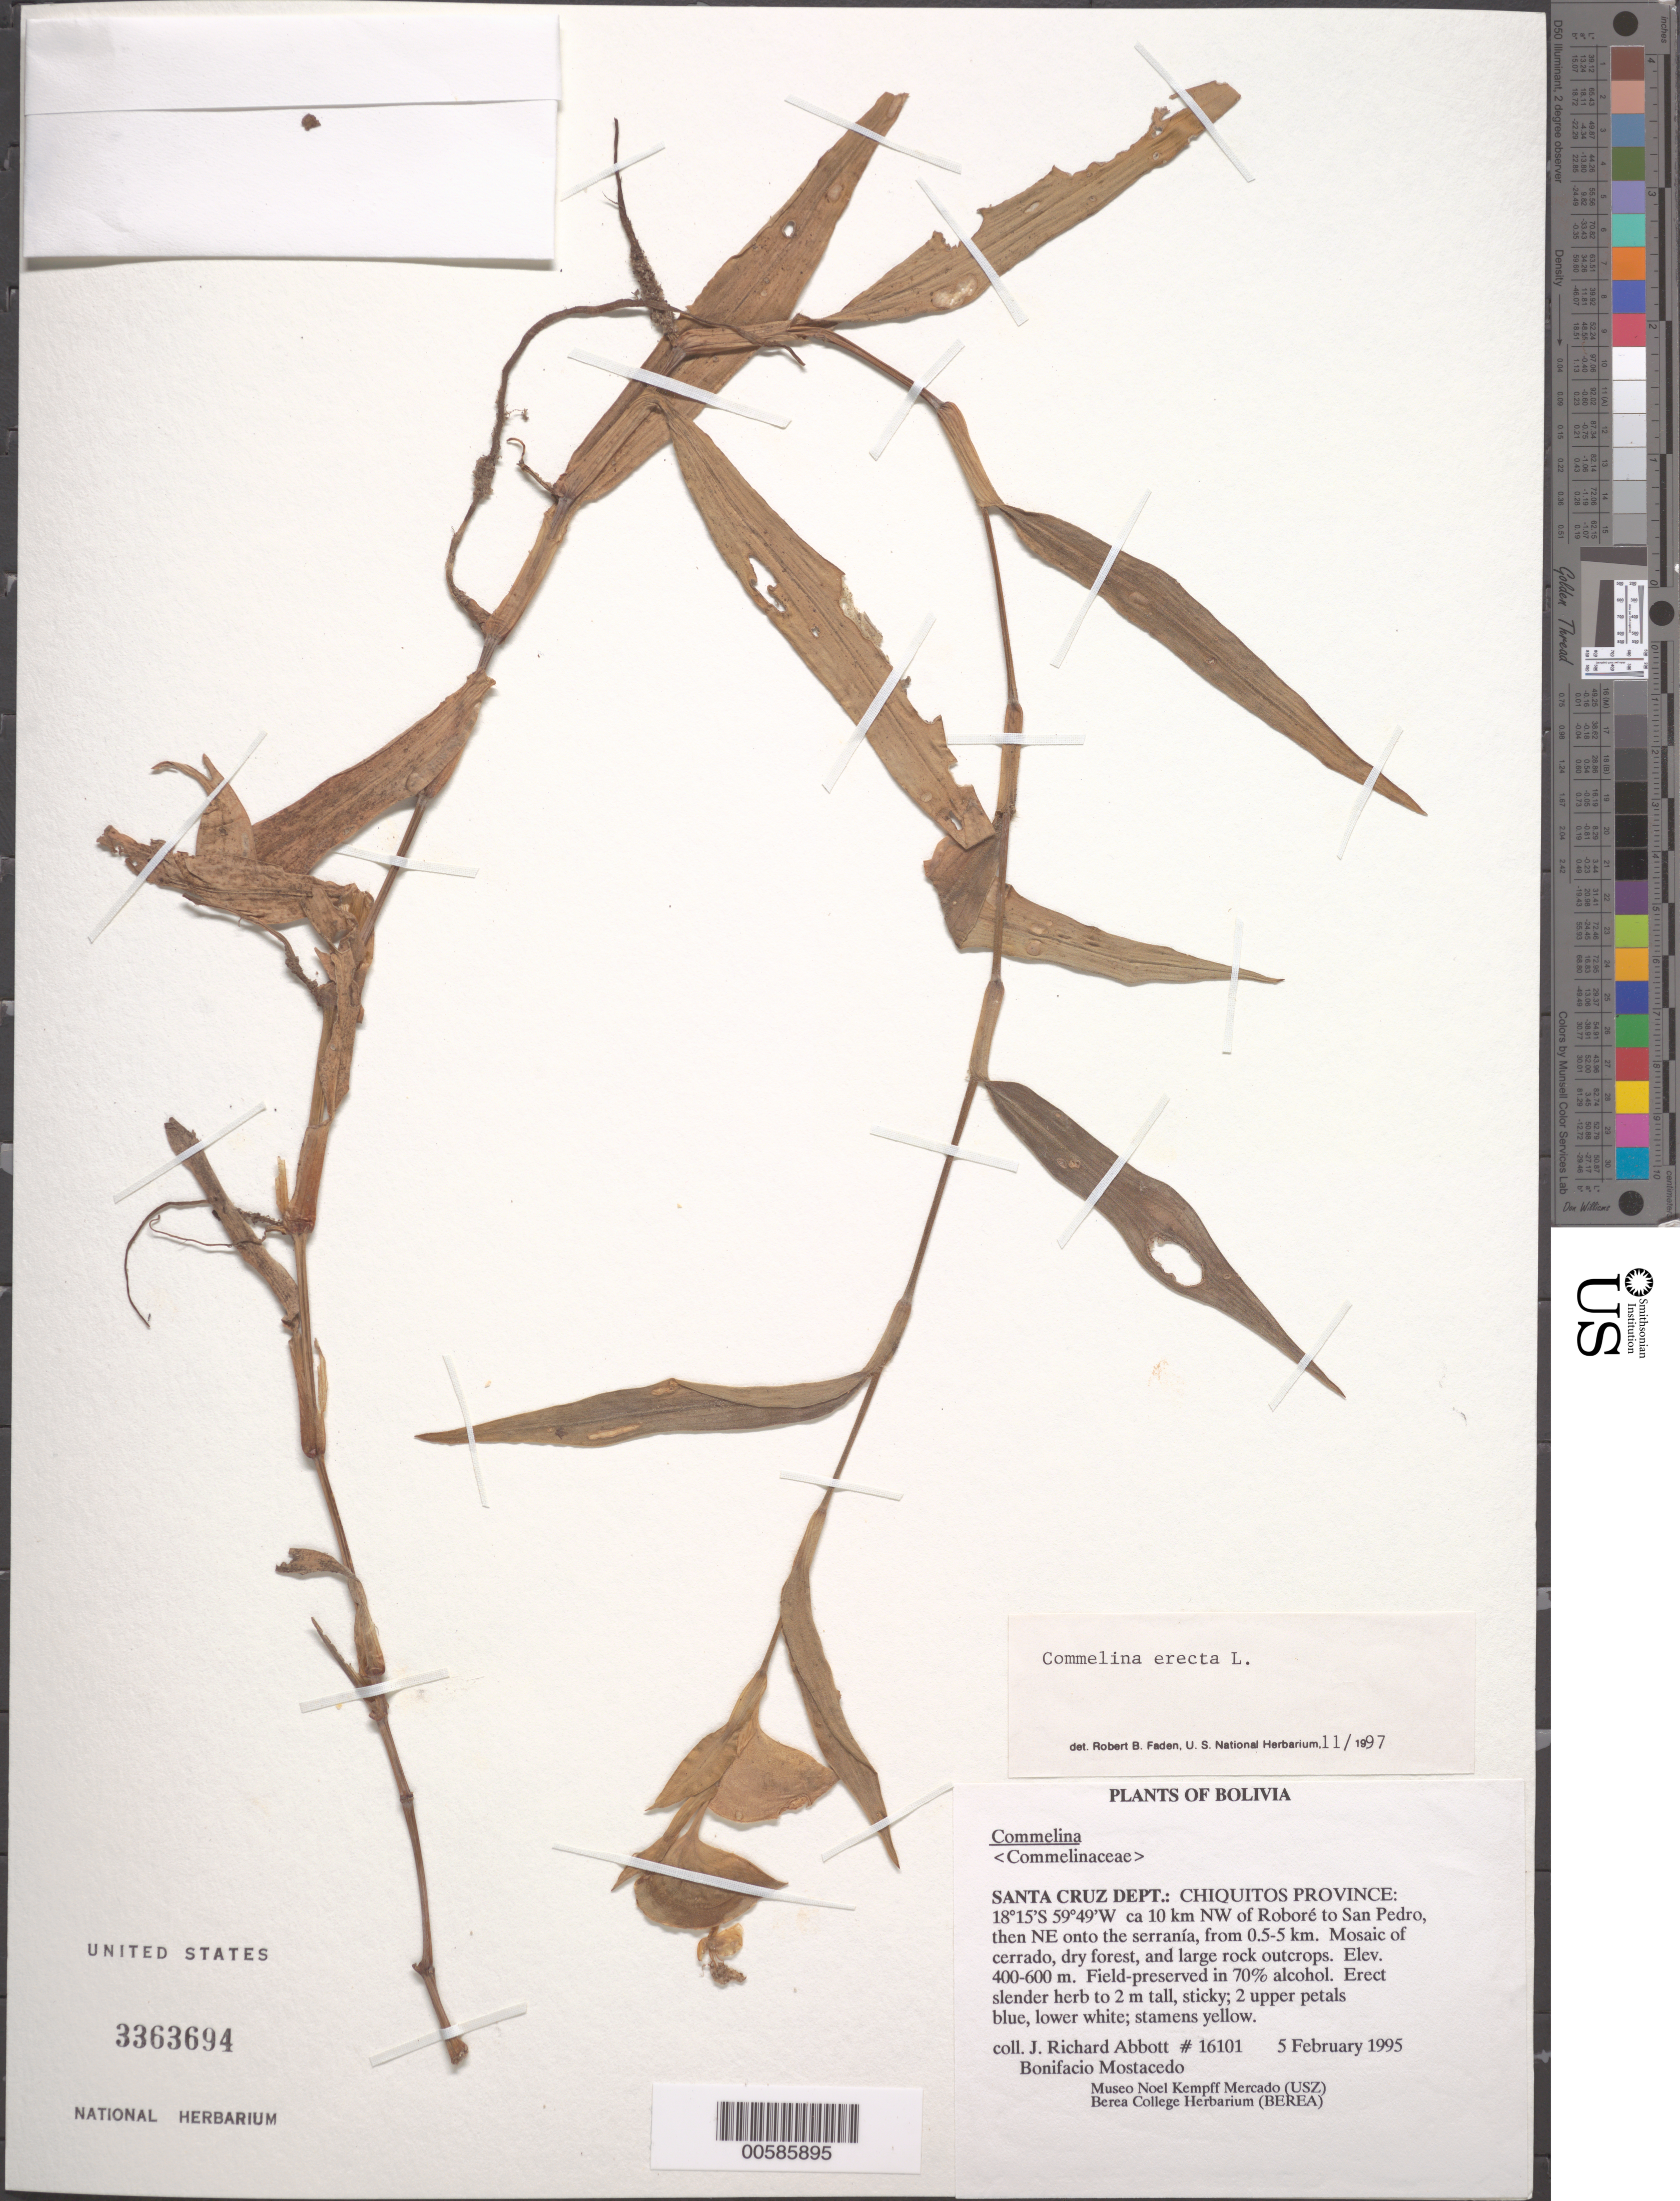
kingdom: Plantae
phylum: Tracheophyta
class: Liliopsida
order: Commelinales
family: Commelinaceae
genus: Commelina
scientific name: Commelina erecta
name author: L.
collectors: J. R. Abbott & B. Mostacedo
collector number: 16101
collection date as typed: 05 Feb 1995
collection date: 1995-02-05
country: Bolivia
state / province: Santa Cruz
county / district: Chiquitos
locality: NW of Robore to San Pedro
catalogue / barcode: US 3363694